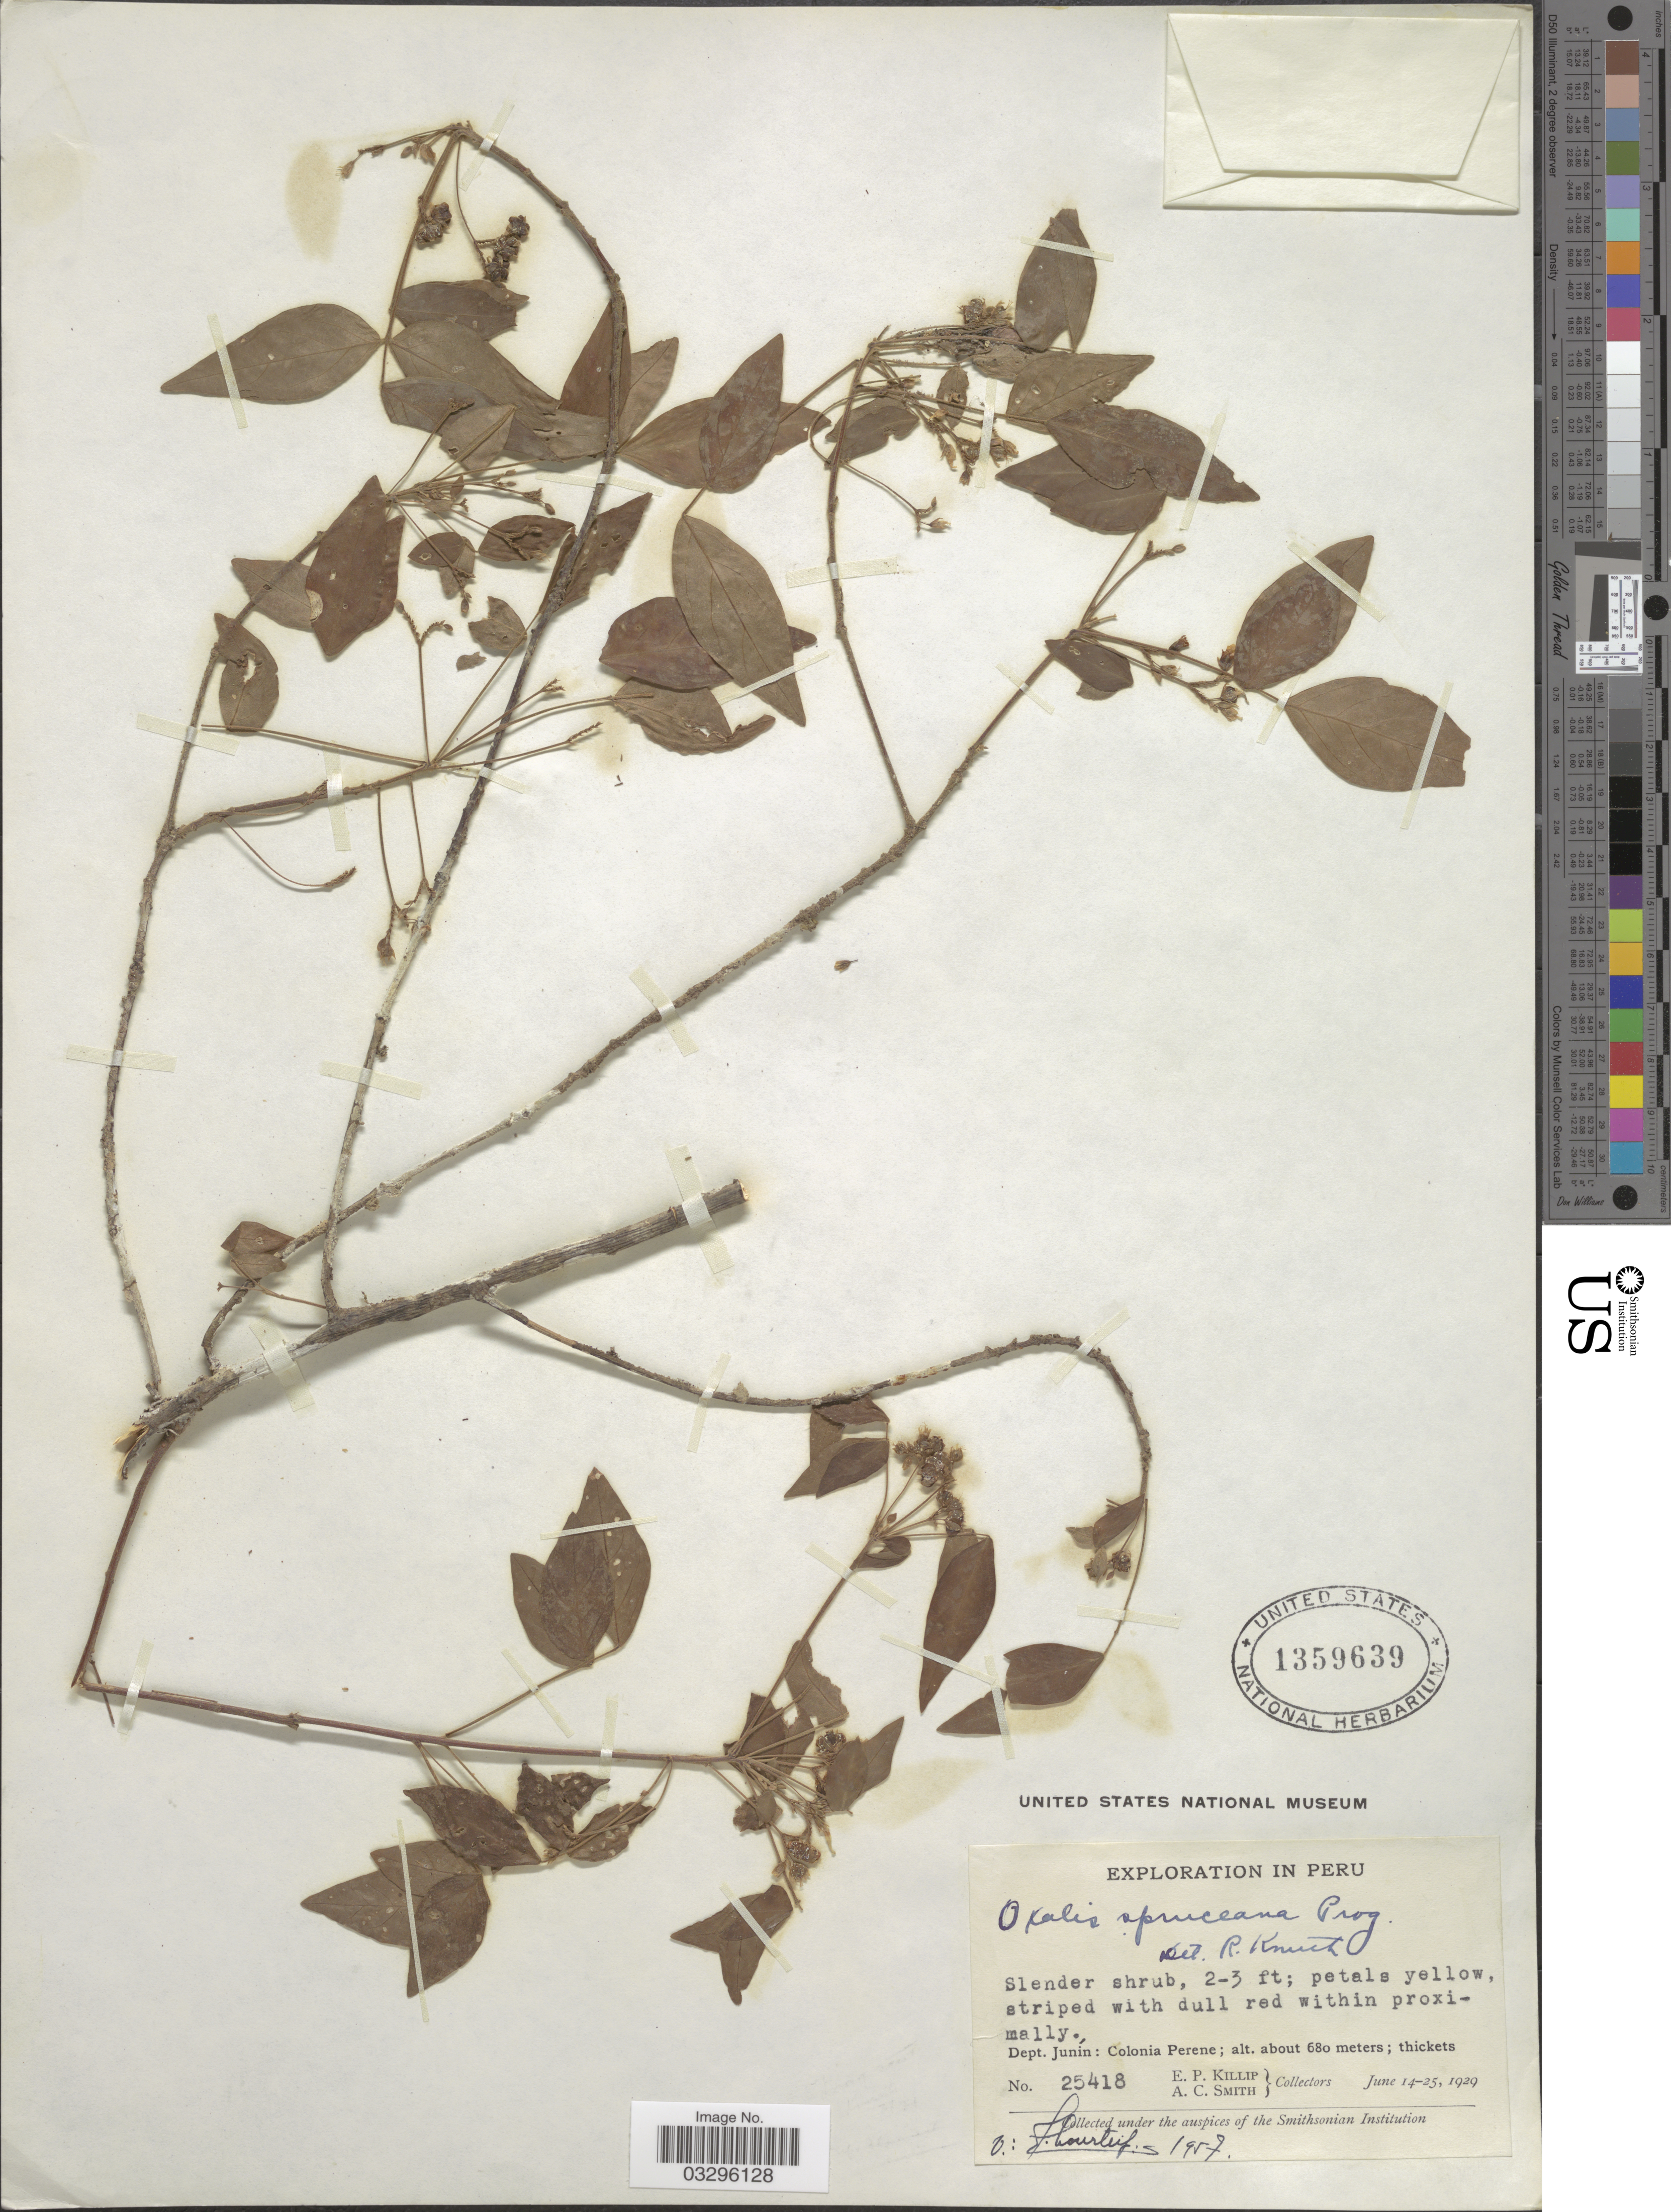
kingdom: Plantae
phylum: Tracheophyta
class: Magnoliopsida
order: Oxalidales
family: Oxalidaceae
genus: Oxalis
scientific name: Oxalis spruceana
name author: Progel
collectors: E. P. Killip & A. C. Smith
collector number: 25418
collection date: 1929-06-14/1929-06-25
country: Peru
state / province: Junín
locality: Dept. Junín: Colonia Perene.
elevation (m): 680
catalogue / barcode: US 1359639